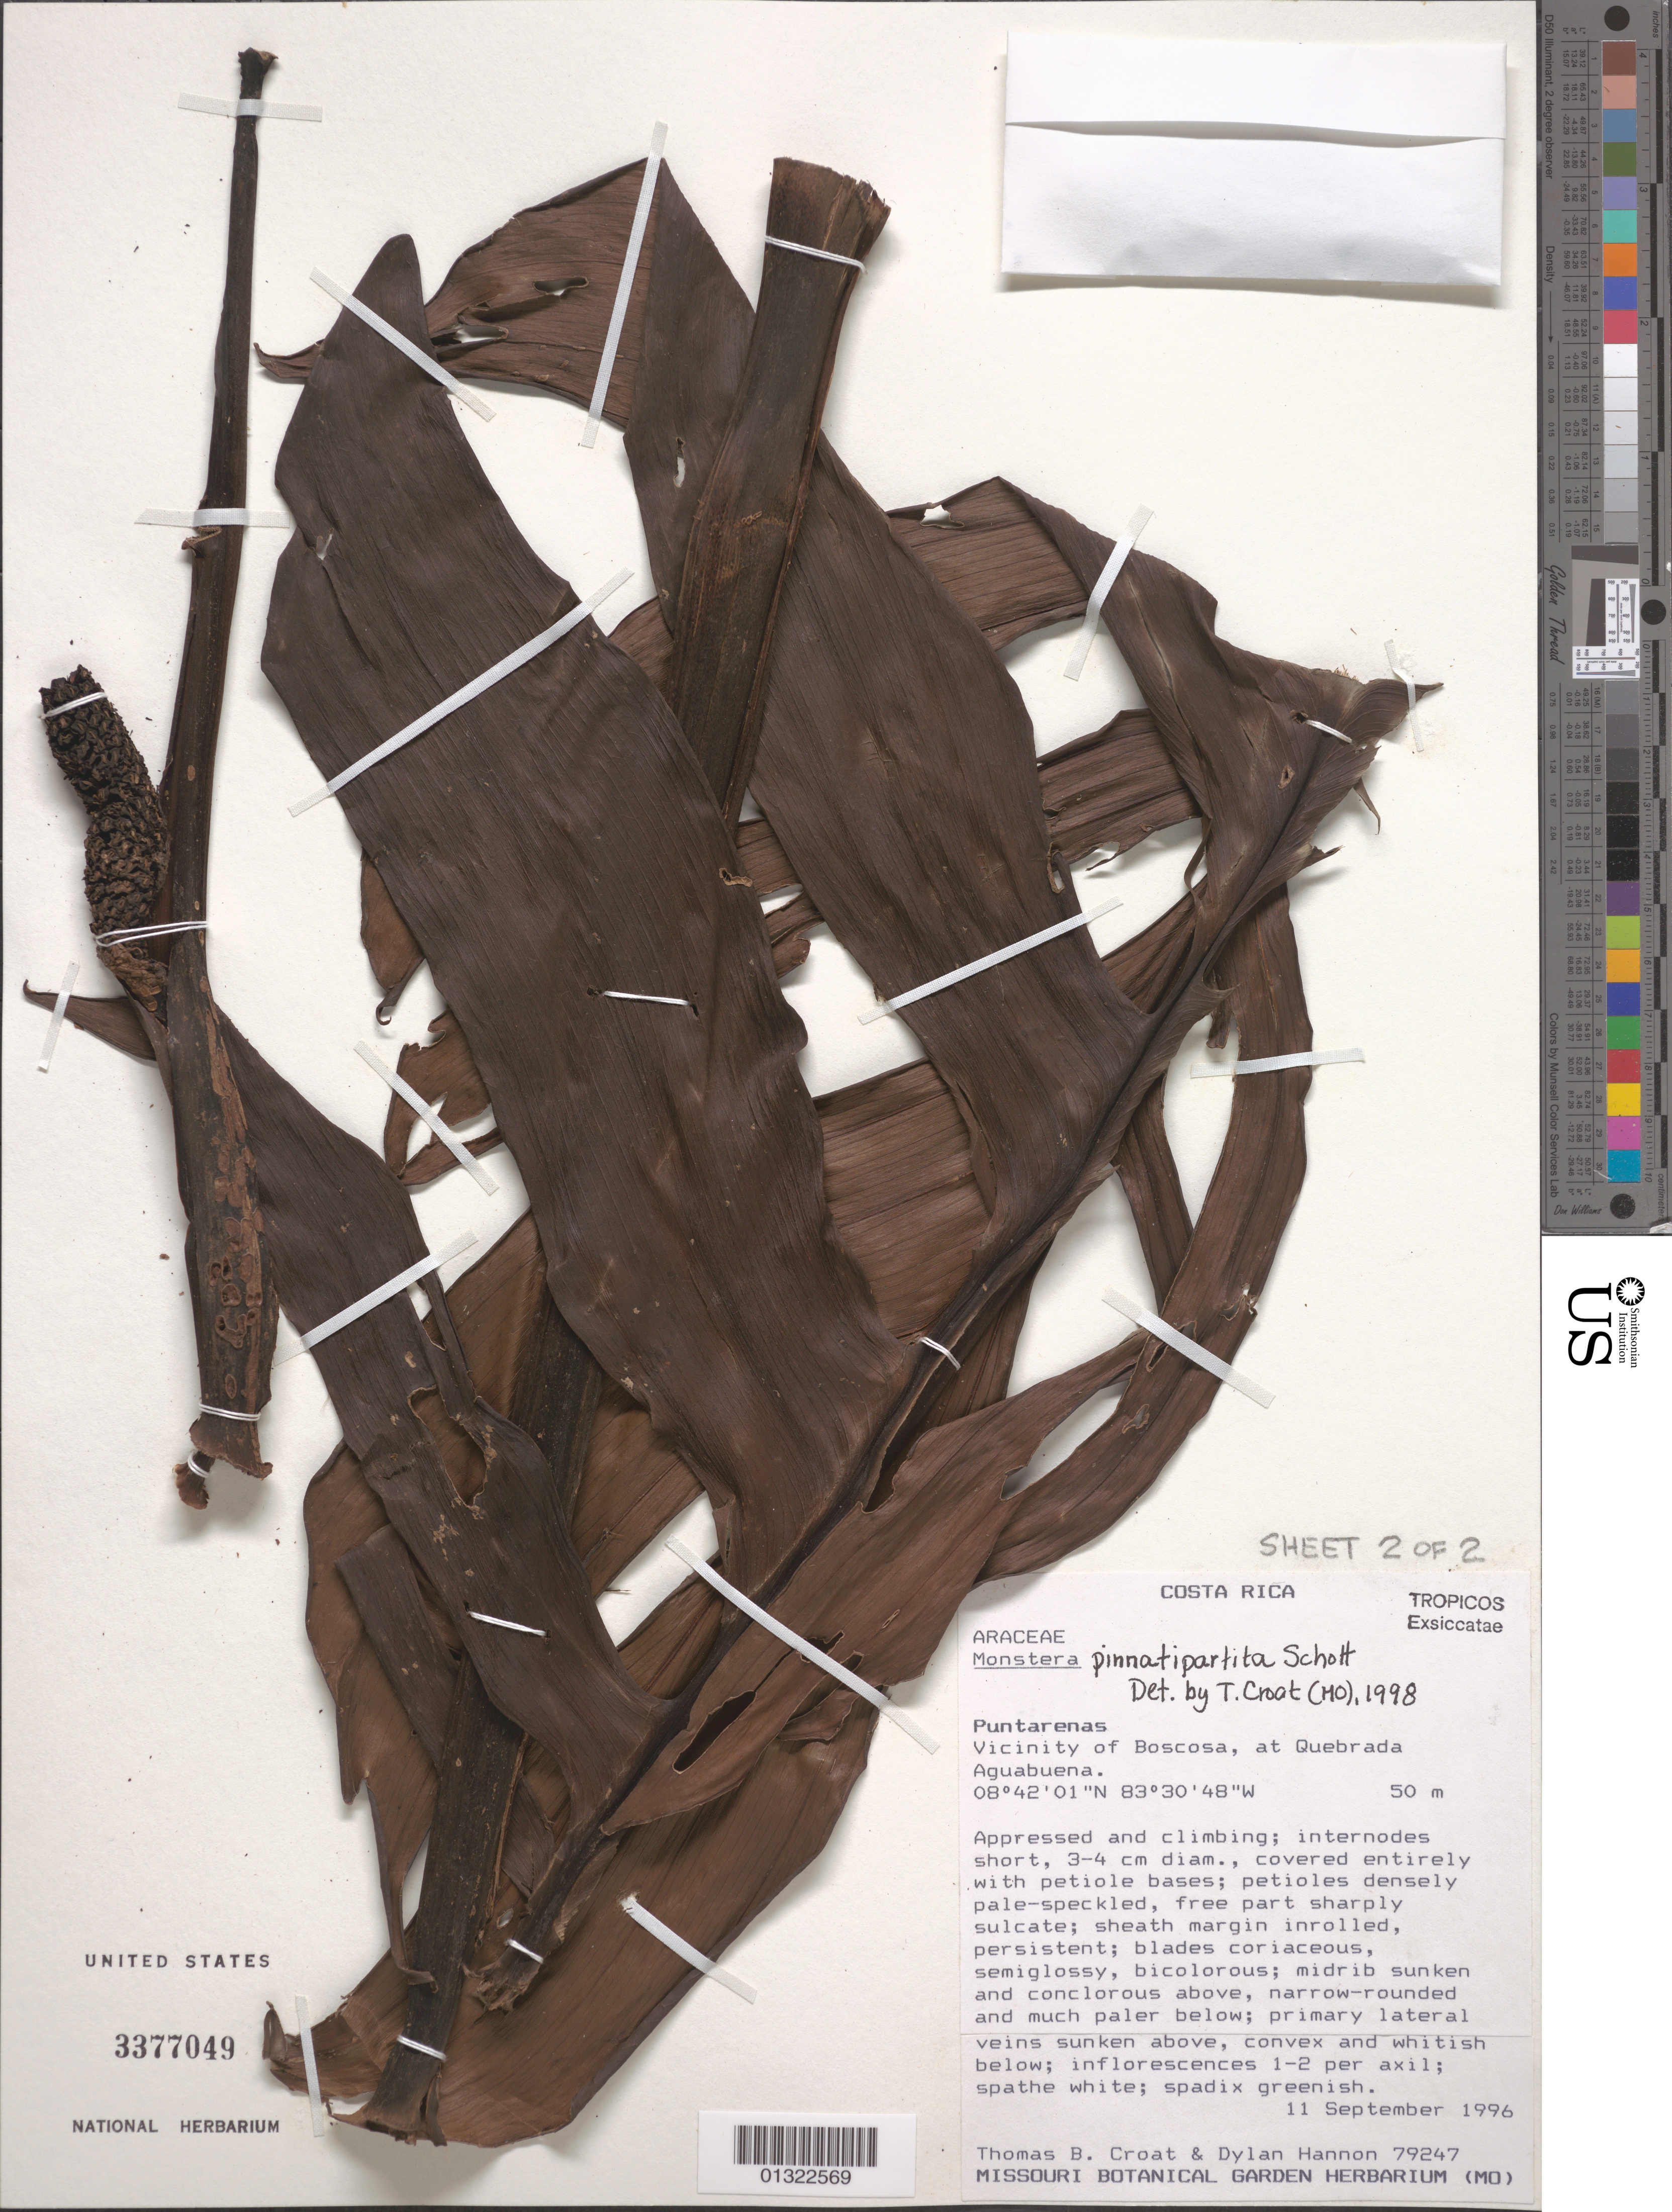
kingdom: Plantae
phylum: Tracheophyta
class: Liliopsida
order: Alismatales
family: Araceae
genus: Monstera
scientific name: Monstera pinnatipartita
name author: Schott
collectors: T. B. Croat & D. Hannon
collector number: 79247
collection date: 1996-09-11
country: Costa Rica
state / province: Puntarenas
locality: Vicinity of Boscosa, at Quebrada Aguabuena.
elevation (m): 50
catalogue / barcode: US 3377049